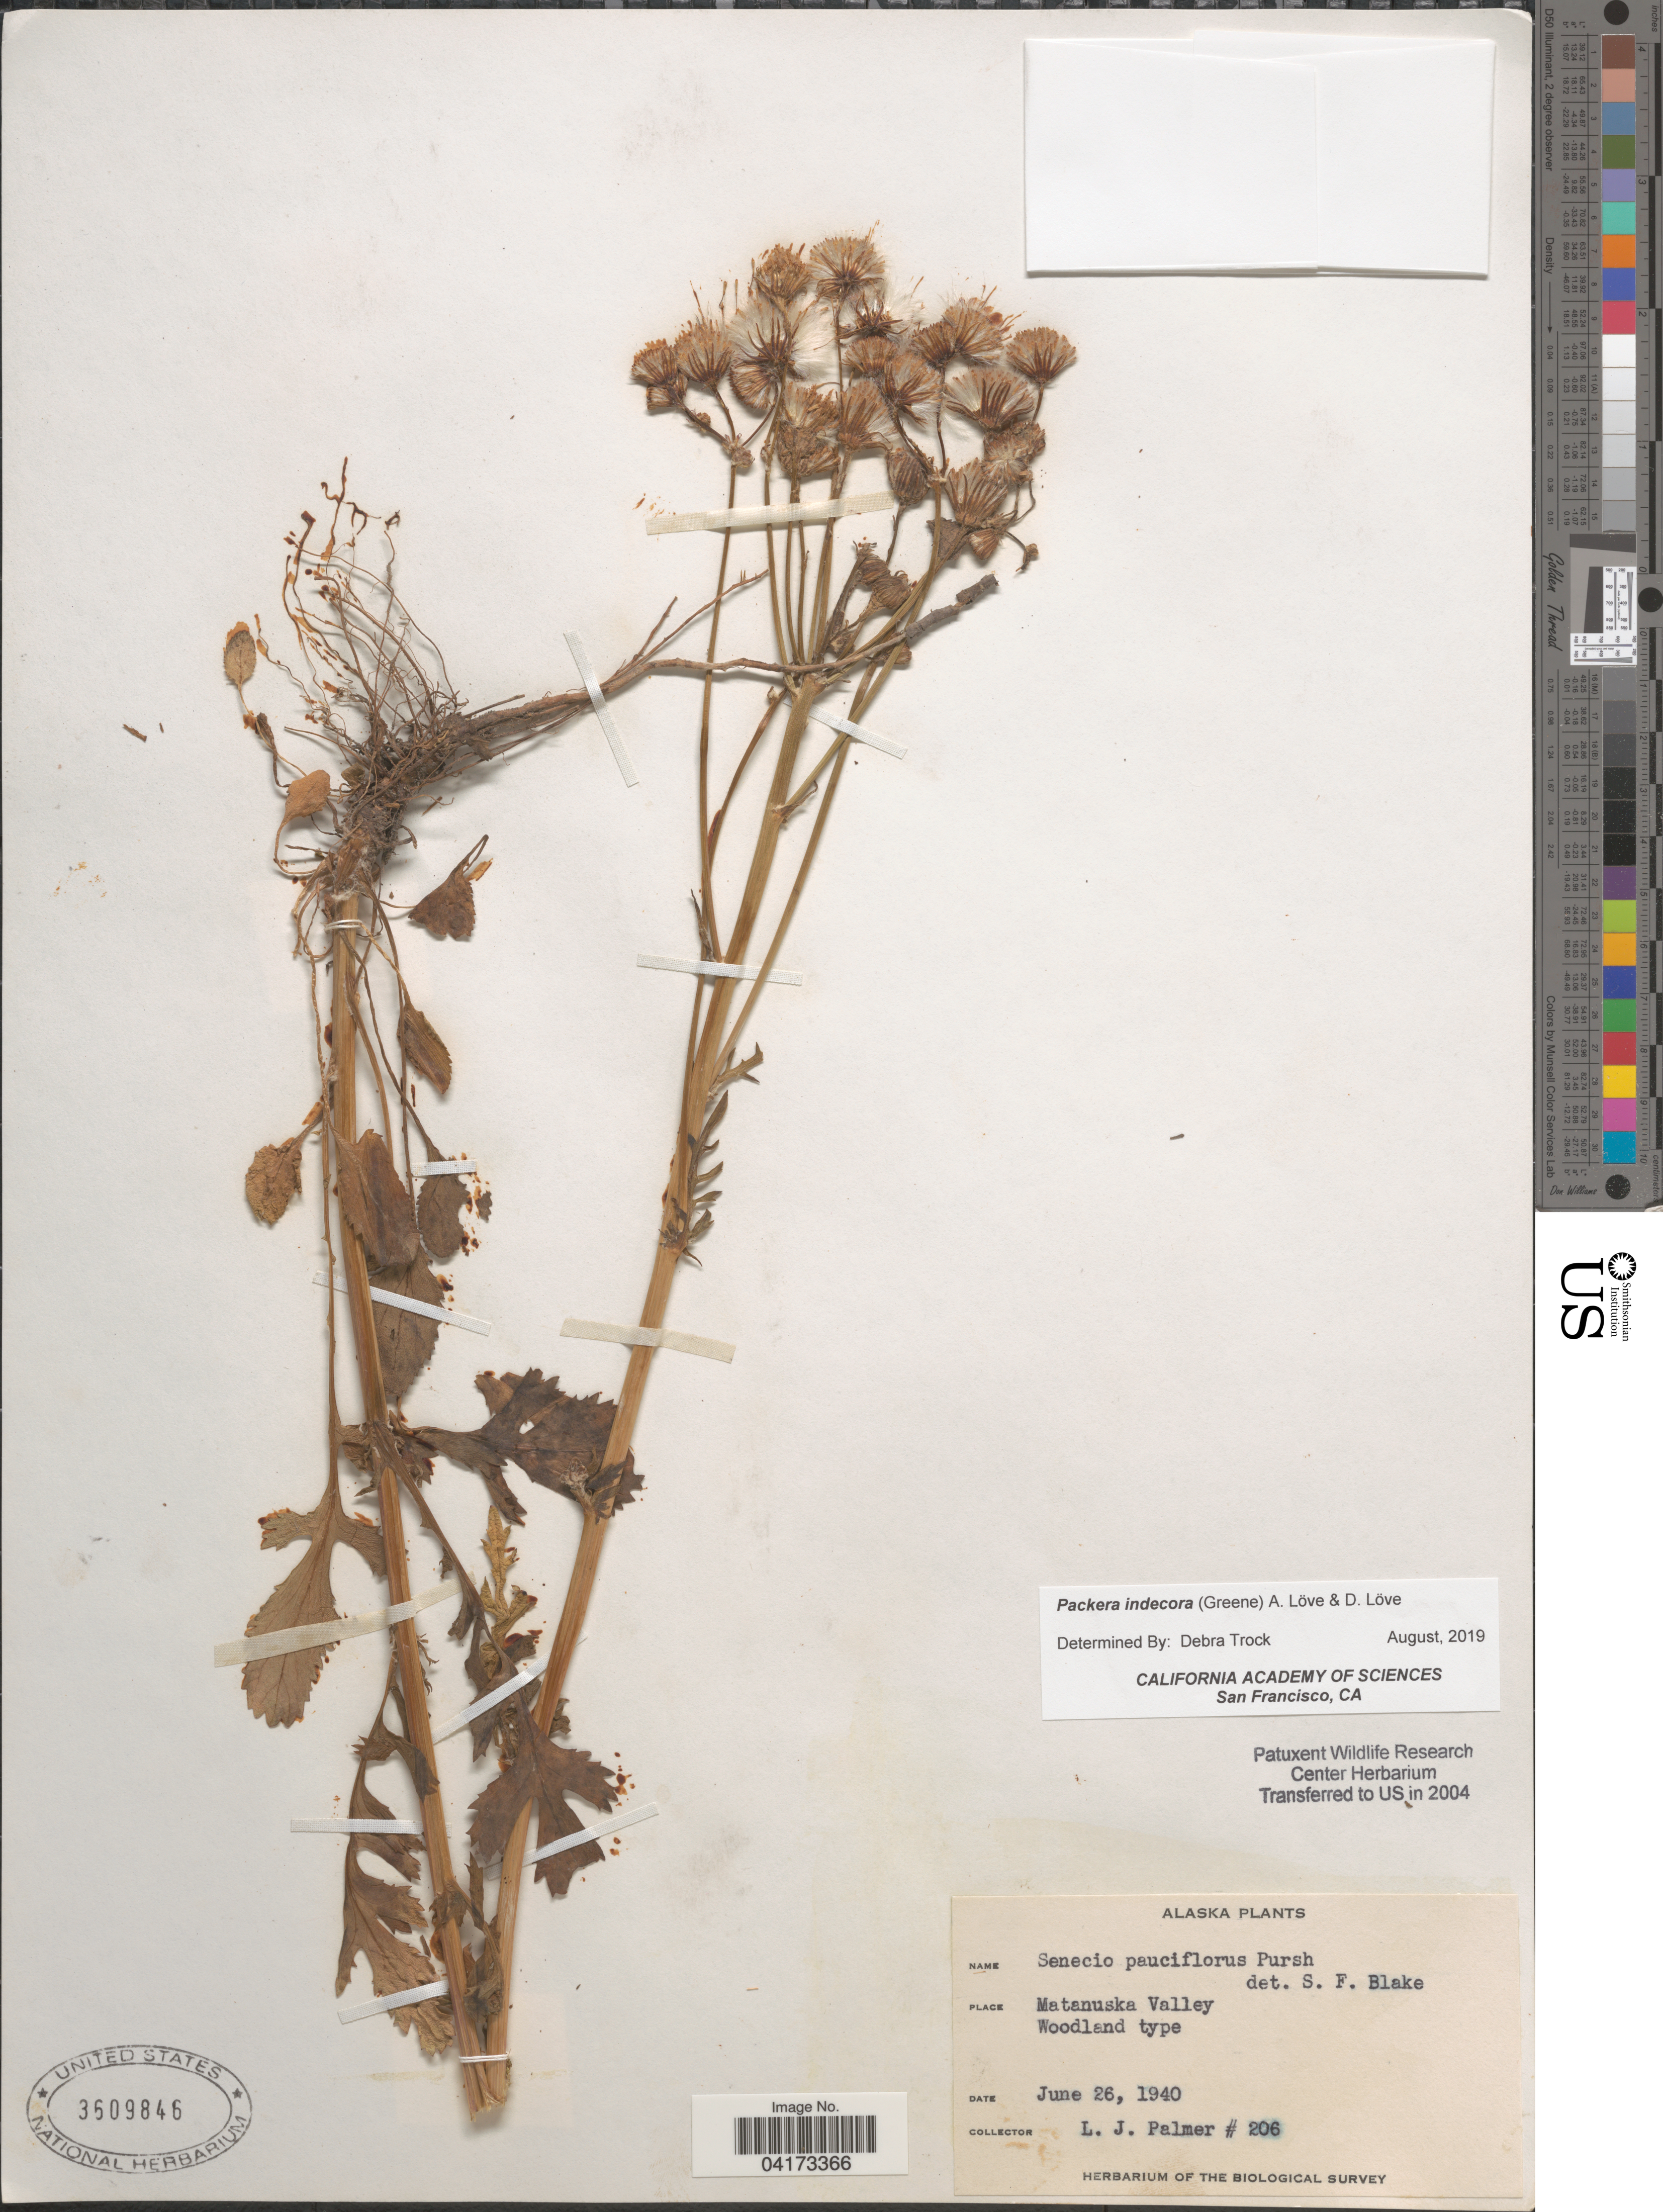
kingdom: Plantae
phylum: Tracheophyta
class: Magnoliopsida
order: Asterales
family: Asteraceae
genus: Packera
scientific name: Packera indecora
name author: (Greene) Á. Löve & D. Löve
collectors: L. J. Palmer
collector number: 206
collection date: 1940-06-26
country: United States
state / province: Alaska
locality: Matanuska Valley.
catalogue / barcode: US 3609846